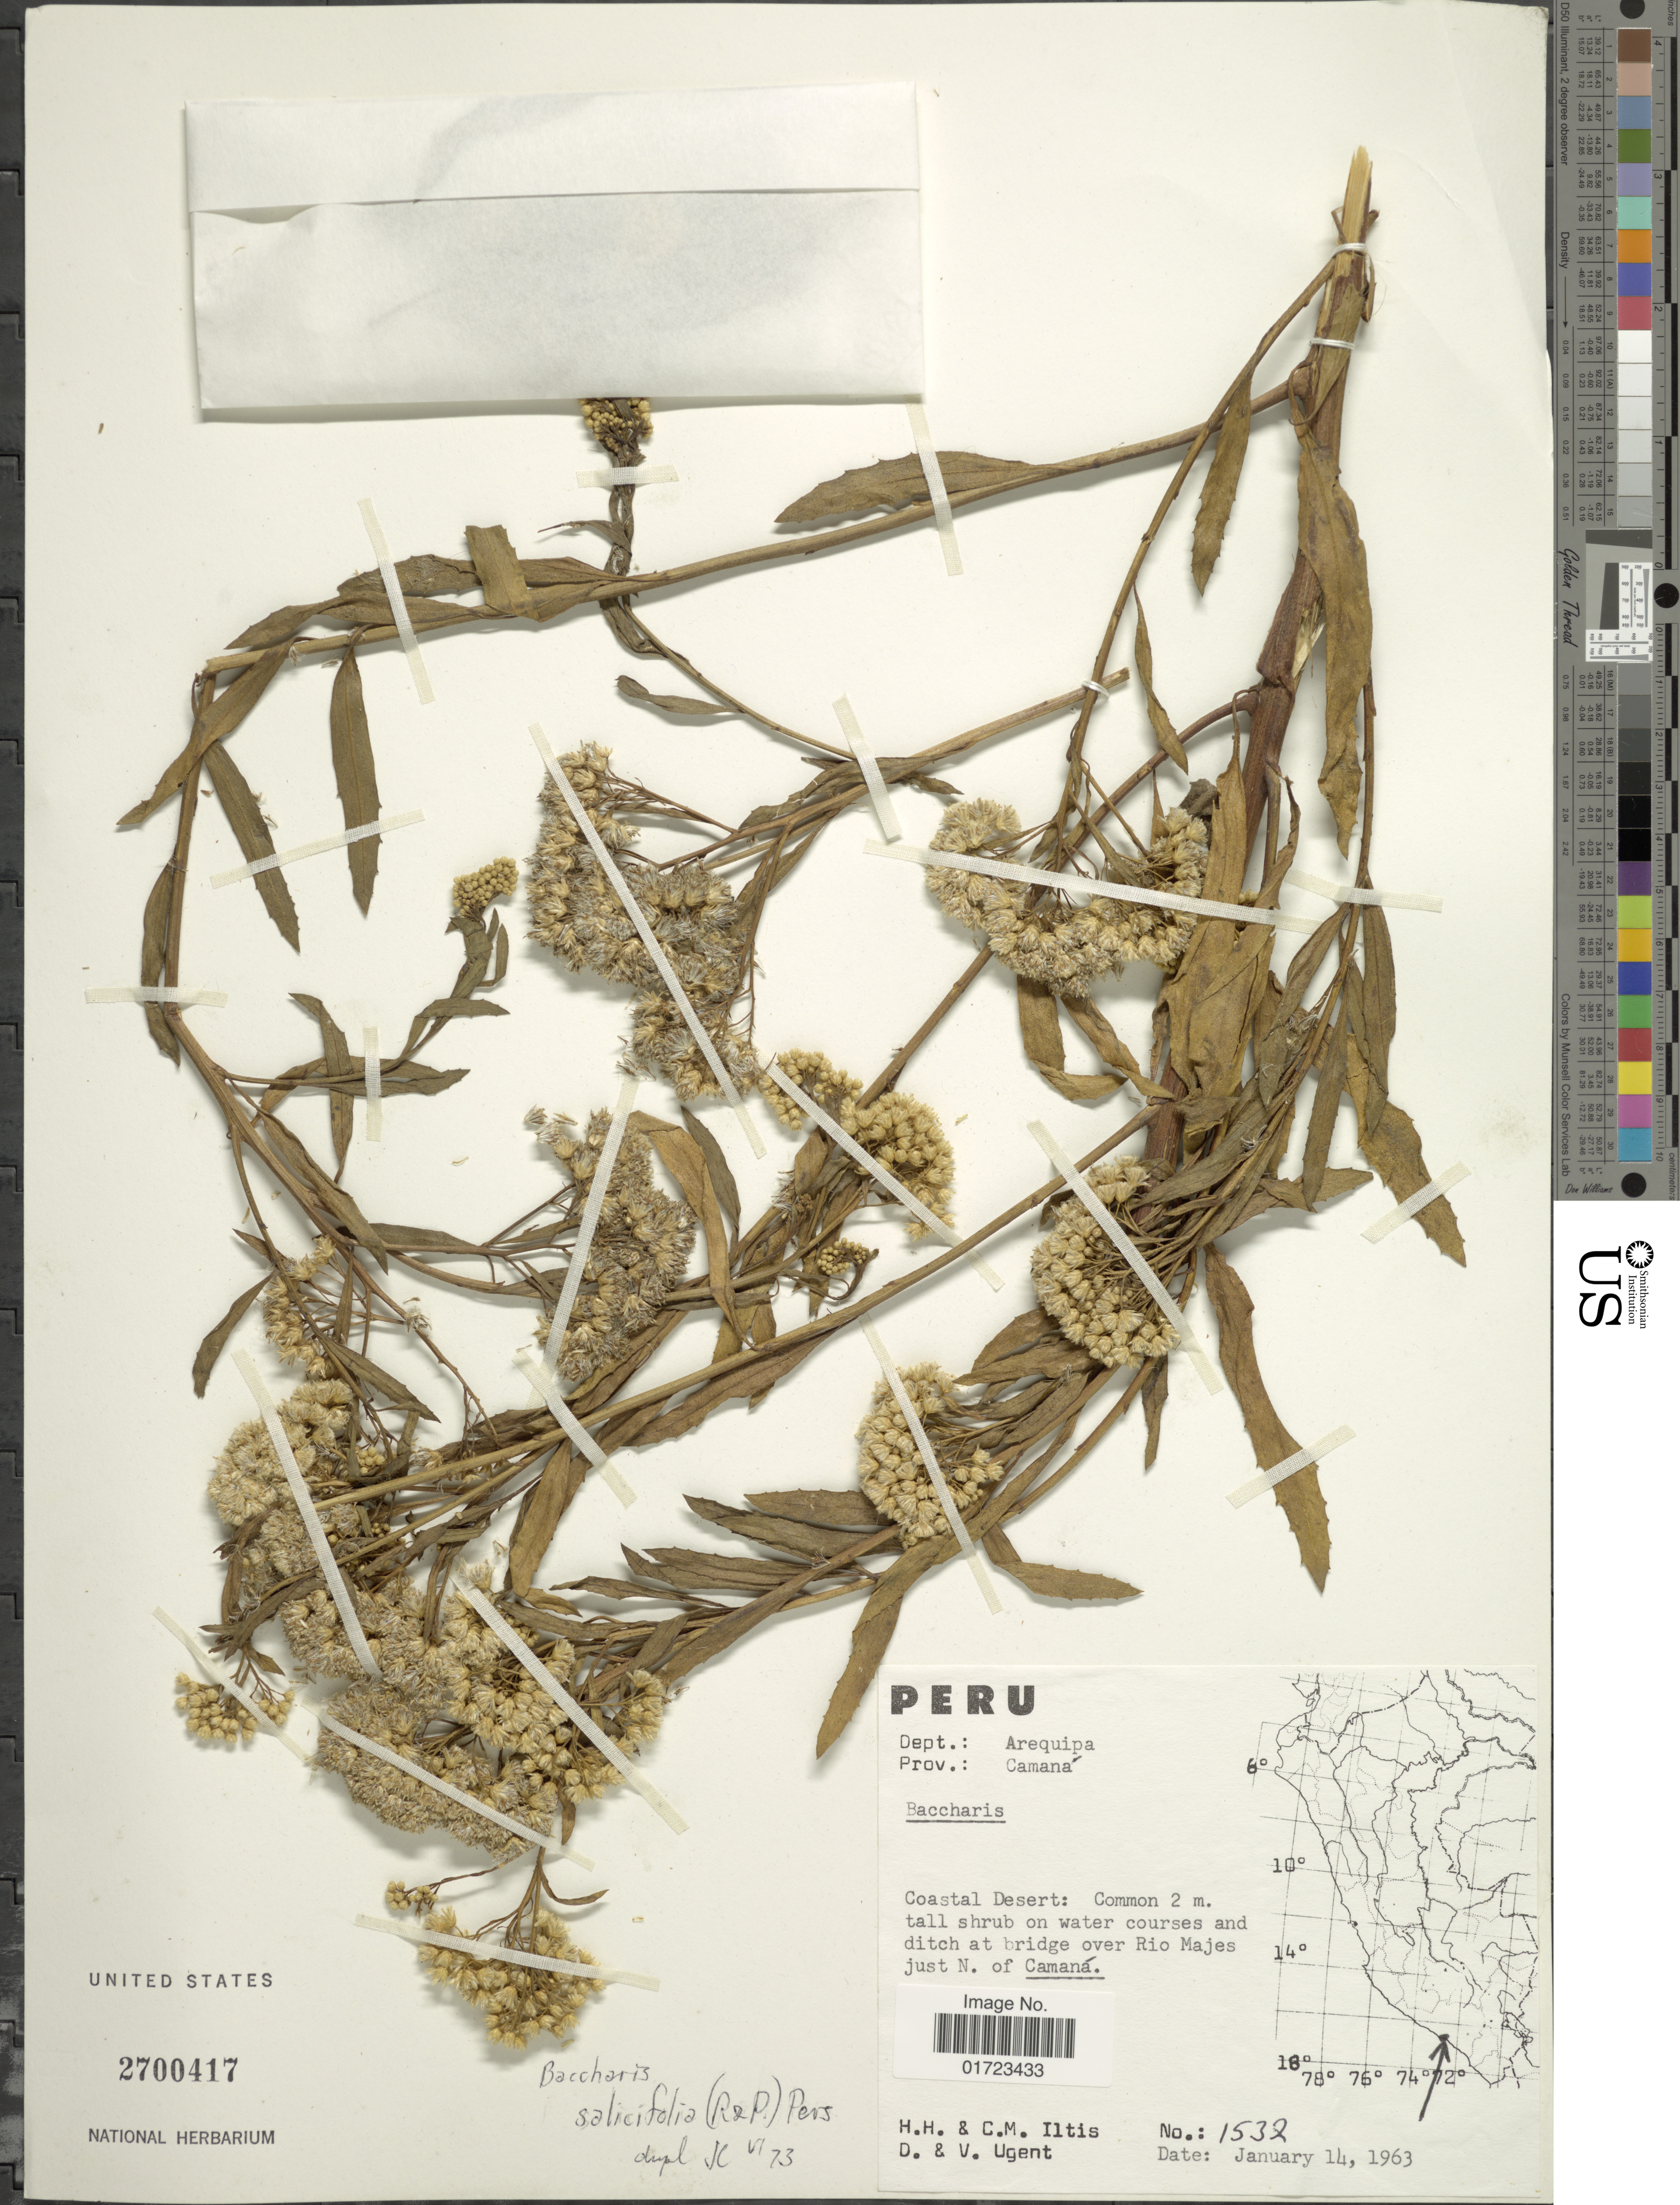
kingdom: Plantae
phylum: Tracheophyta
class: Magnoliopsida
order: Asterales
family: Asteraceae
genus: Baccharis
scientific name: Baccharis salicifolia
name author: (Ruiz & Pav.) Pers.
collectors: H. H. Iltis, C. M Iltis, D. Ugent & V. Ugent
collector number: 1532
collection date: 1963-01-14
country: Peru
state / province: Arequipa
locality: Dept.: Arequipa. Prov.: Camana. Coastal Desert, water courses and ditch at bridge over Rio Majes just N. of Camana.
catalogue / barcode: US 2700417